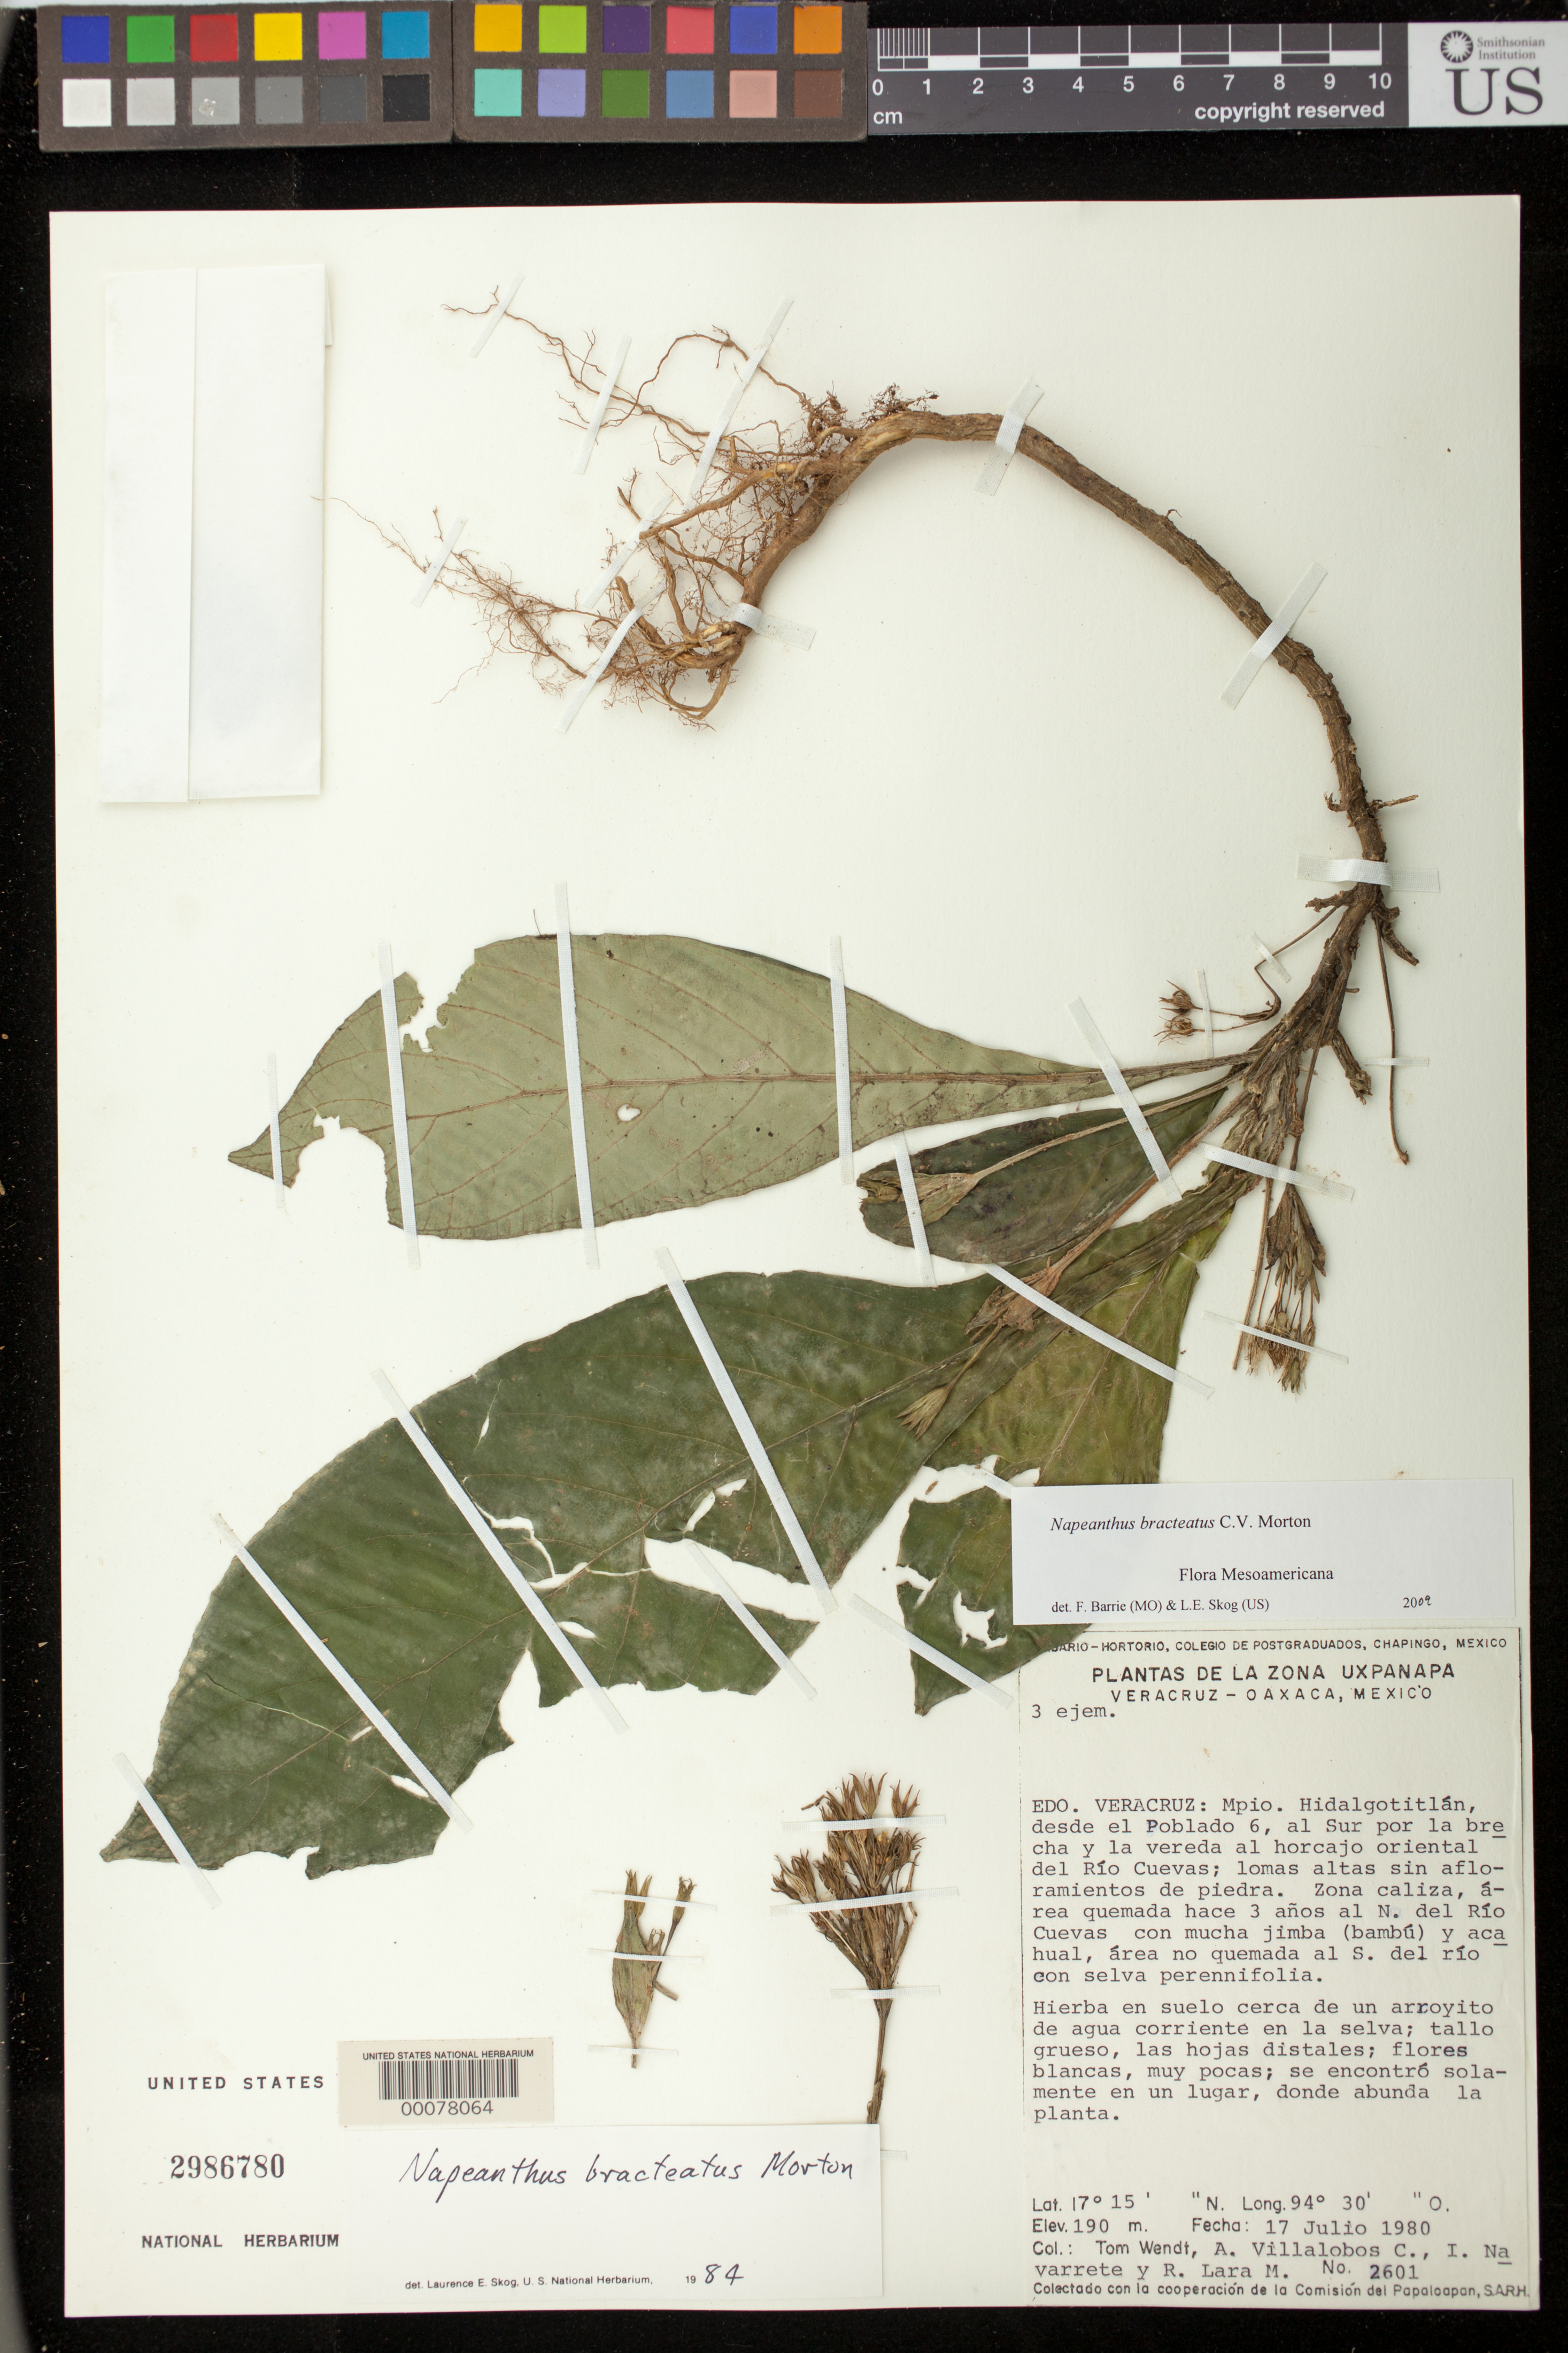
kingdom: Plantae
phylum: Tracheophyta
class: Magnoliopsida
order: Lamiales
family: Gesneriaceae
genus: Napeanthus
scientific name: Napeanthus bracteatus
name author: C.V. Morton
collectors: T. L. Wendt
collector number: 2601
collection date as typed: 17 Jul 1980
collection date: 1980-07-17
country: Mexico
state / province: Veracruz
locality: Mpio Hidalgotitlan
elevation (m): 190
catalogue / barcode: US 2986780